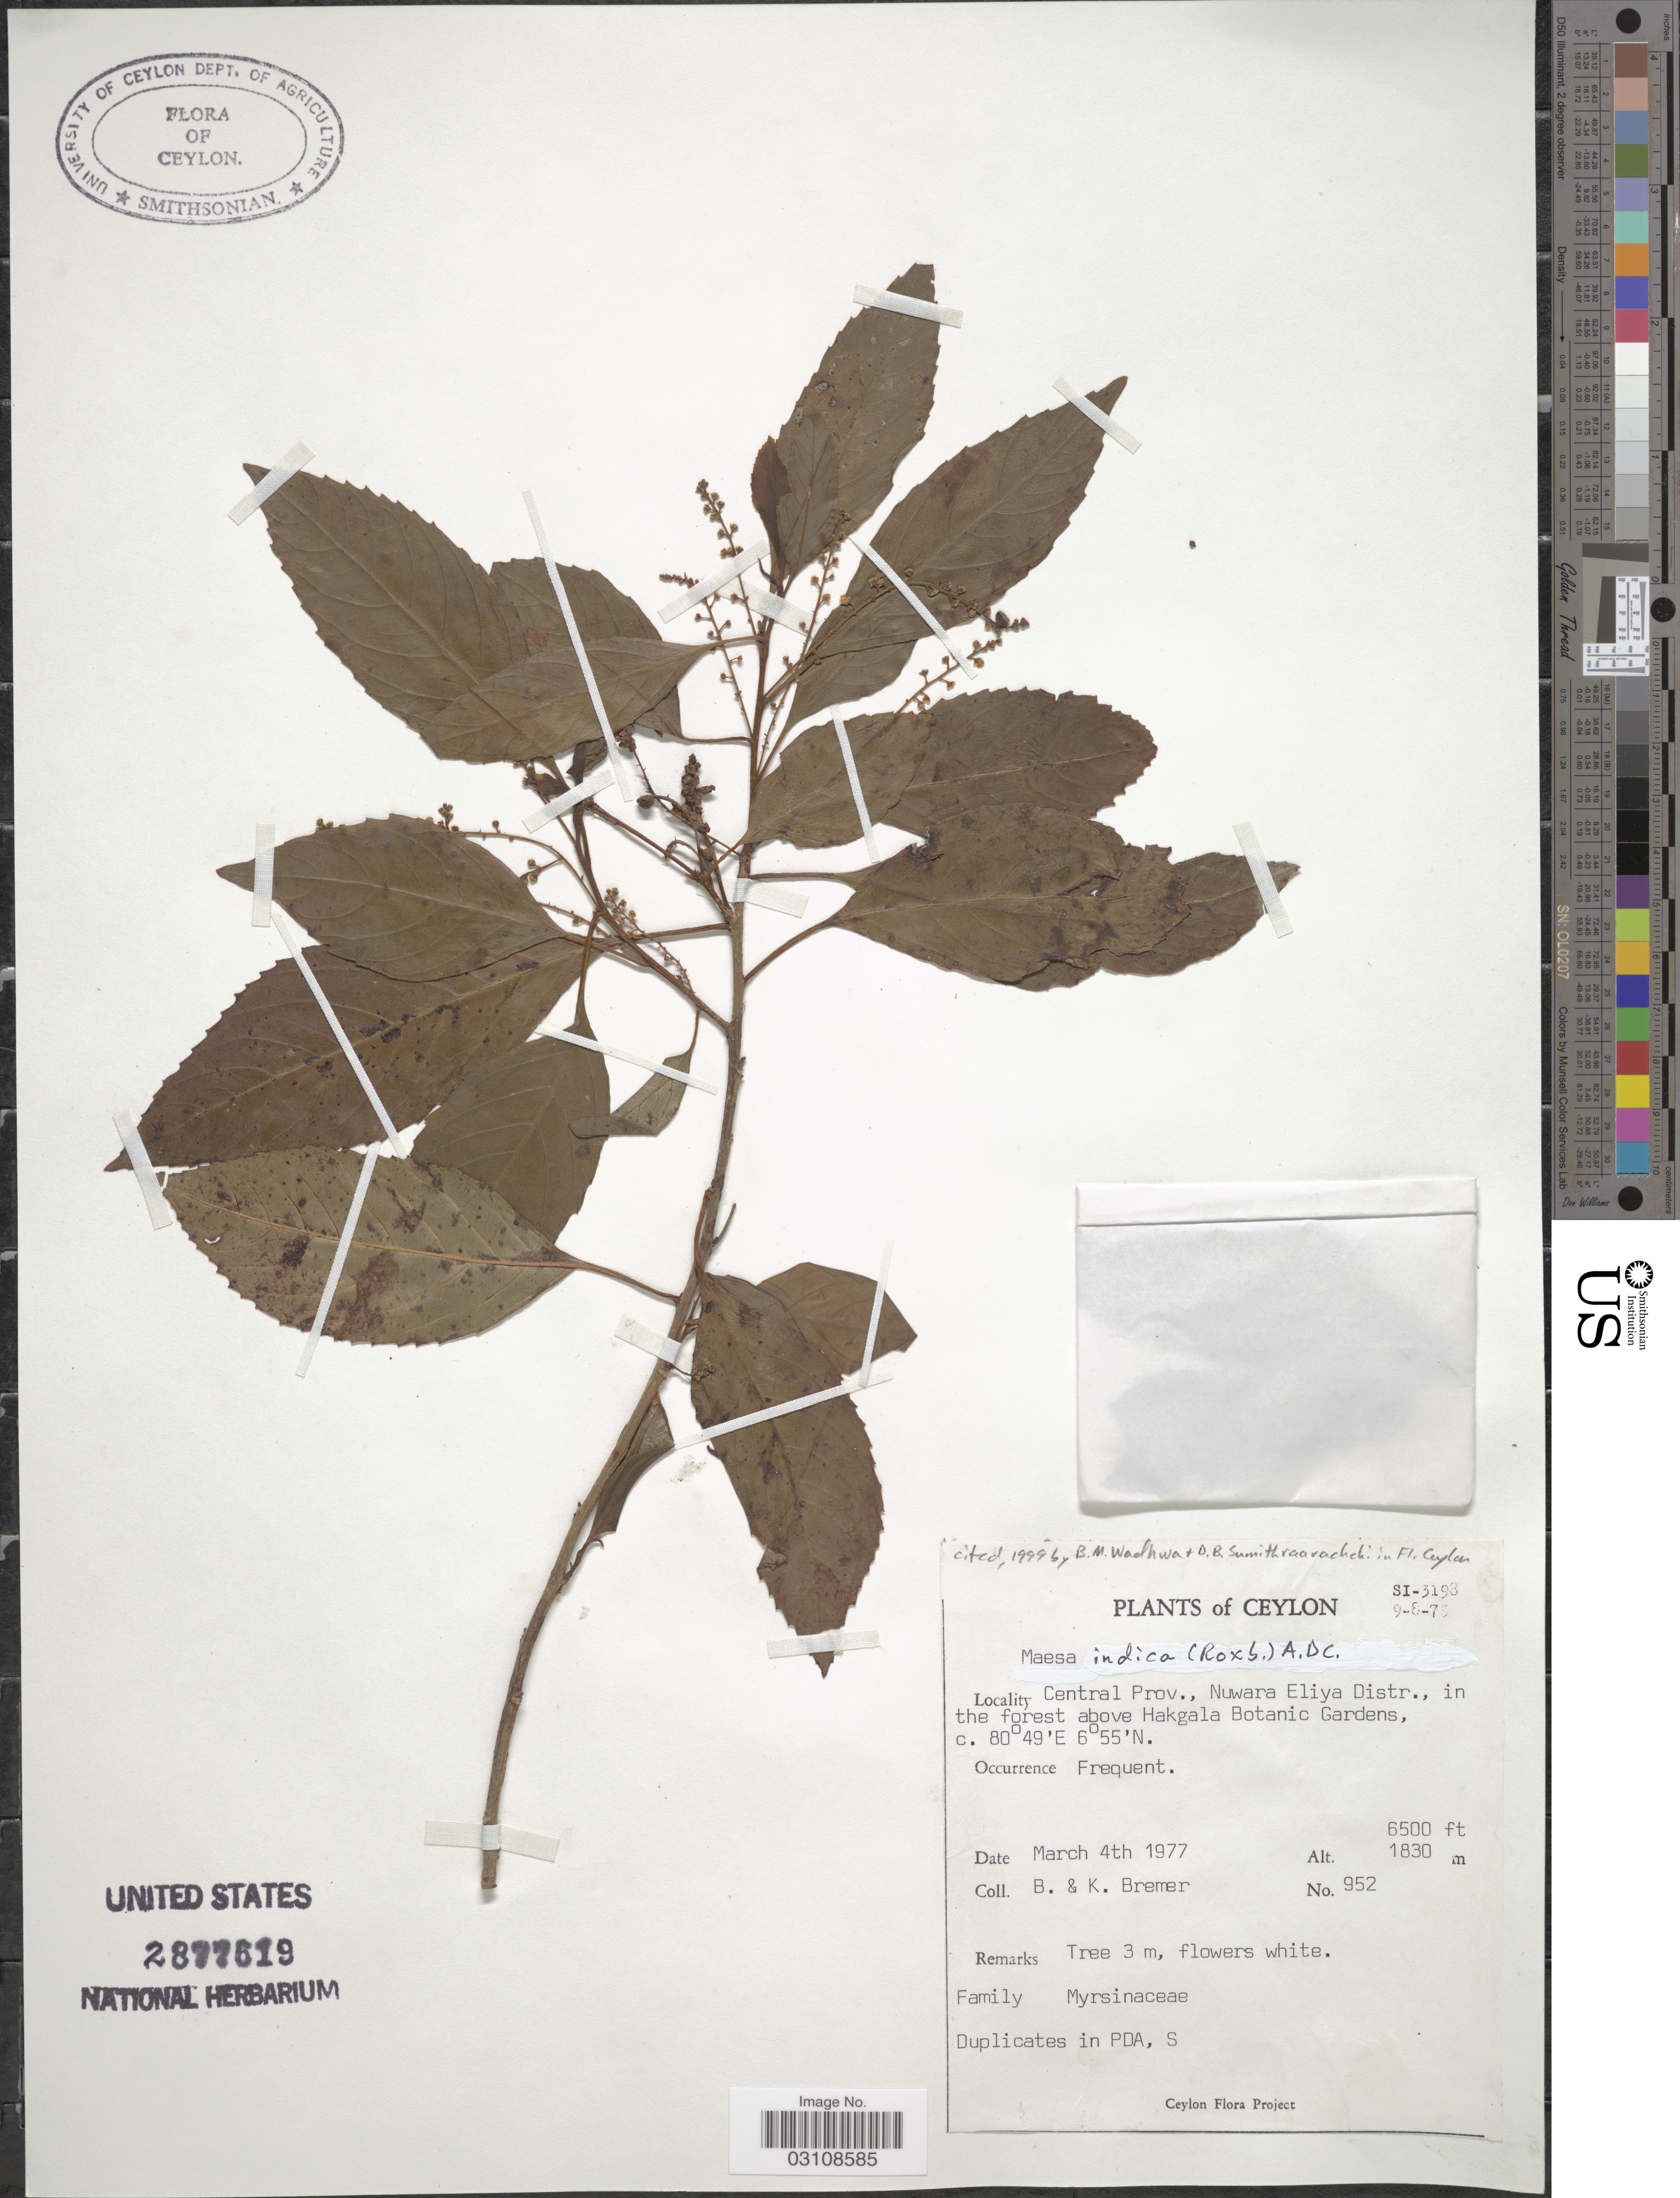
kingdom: Plantae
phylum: Tracheophyta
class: Magnoliopsida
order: Ericales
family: Primulaceae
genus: Maesa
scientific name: Maesa indica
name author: (Roxb.) A. DC.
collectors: B. Bremer & K. Bremer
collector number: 952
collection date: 1977-03-04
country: Sri Lanka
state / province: Central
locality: Ceylon. Nuwara Eliya Distr., in the forest above Hakgala Botanic Gardens.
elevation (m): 1981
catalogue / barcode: US 2877619